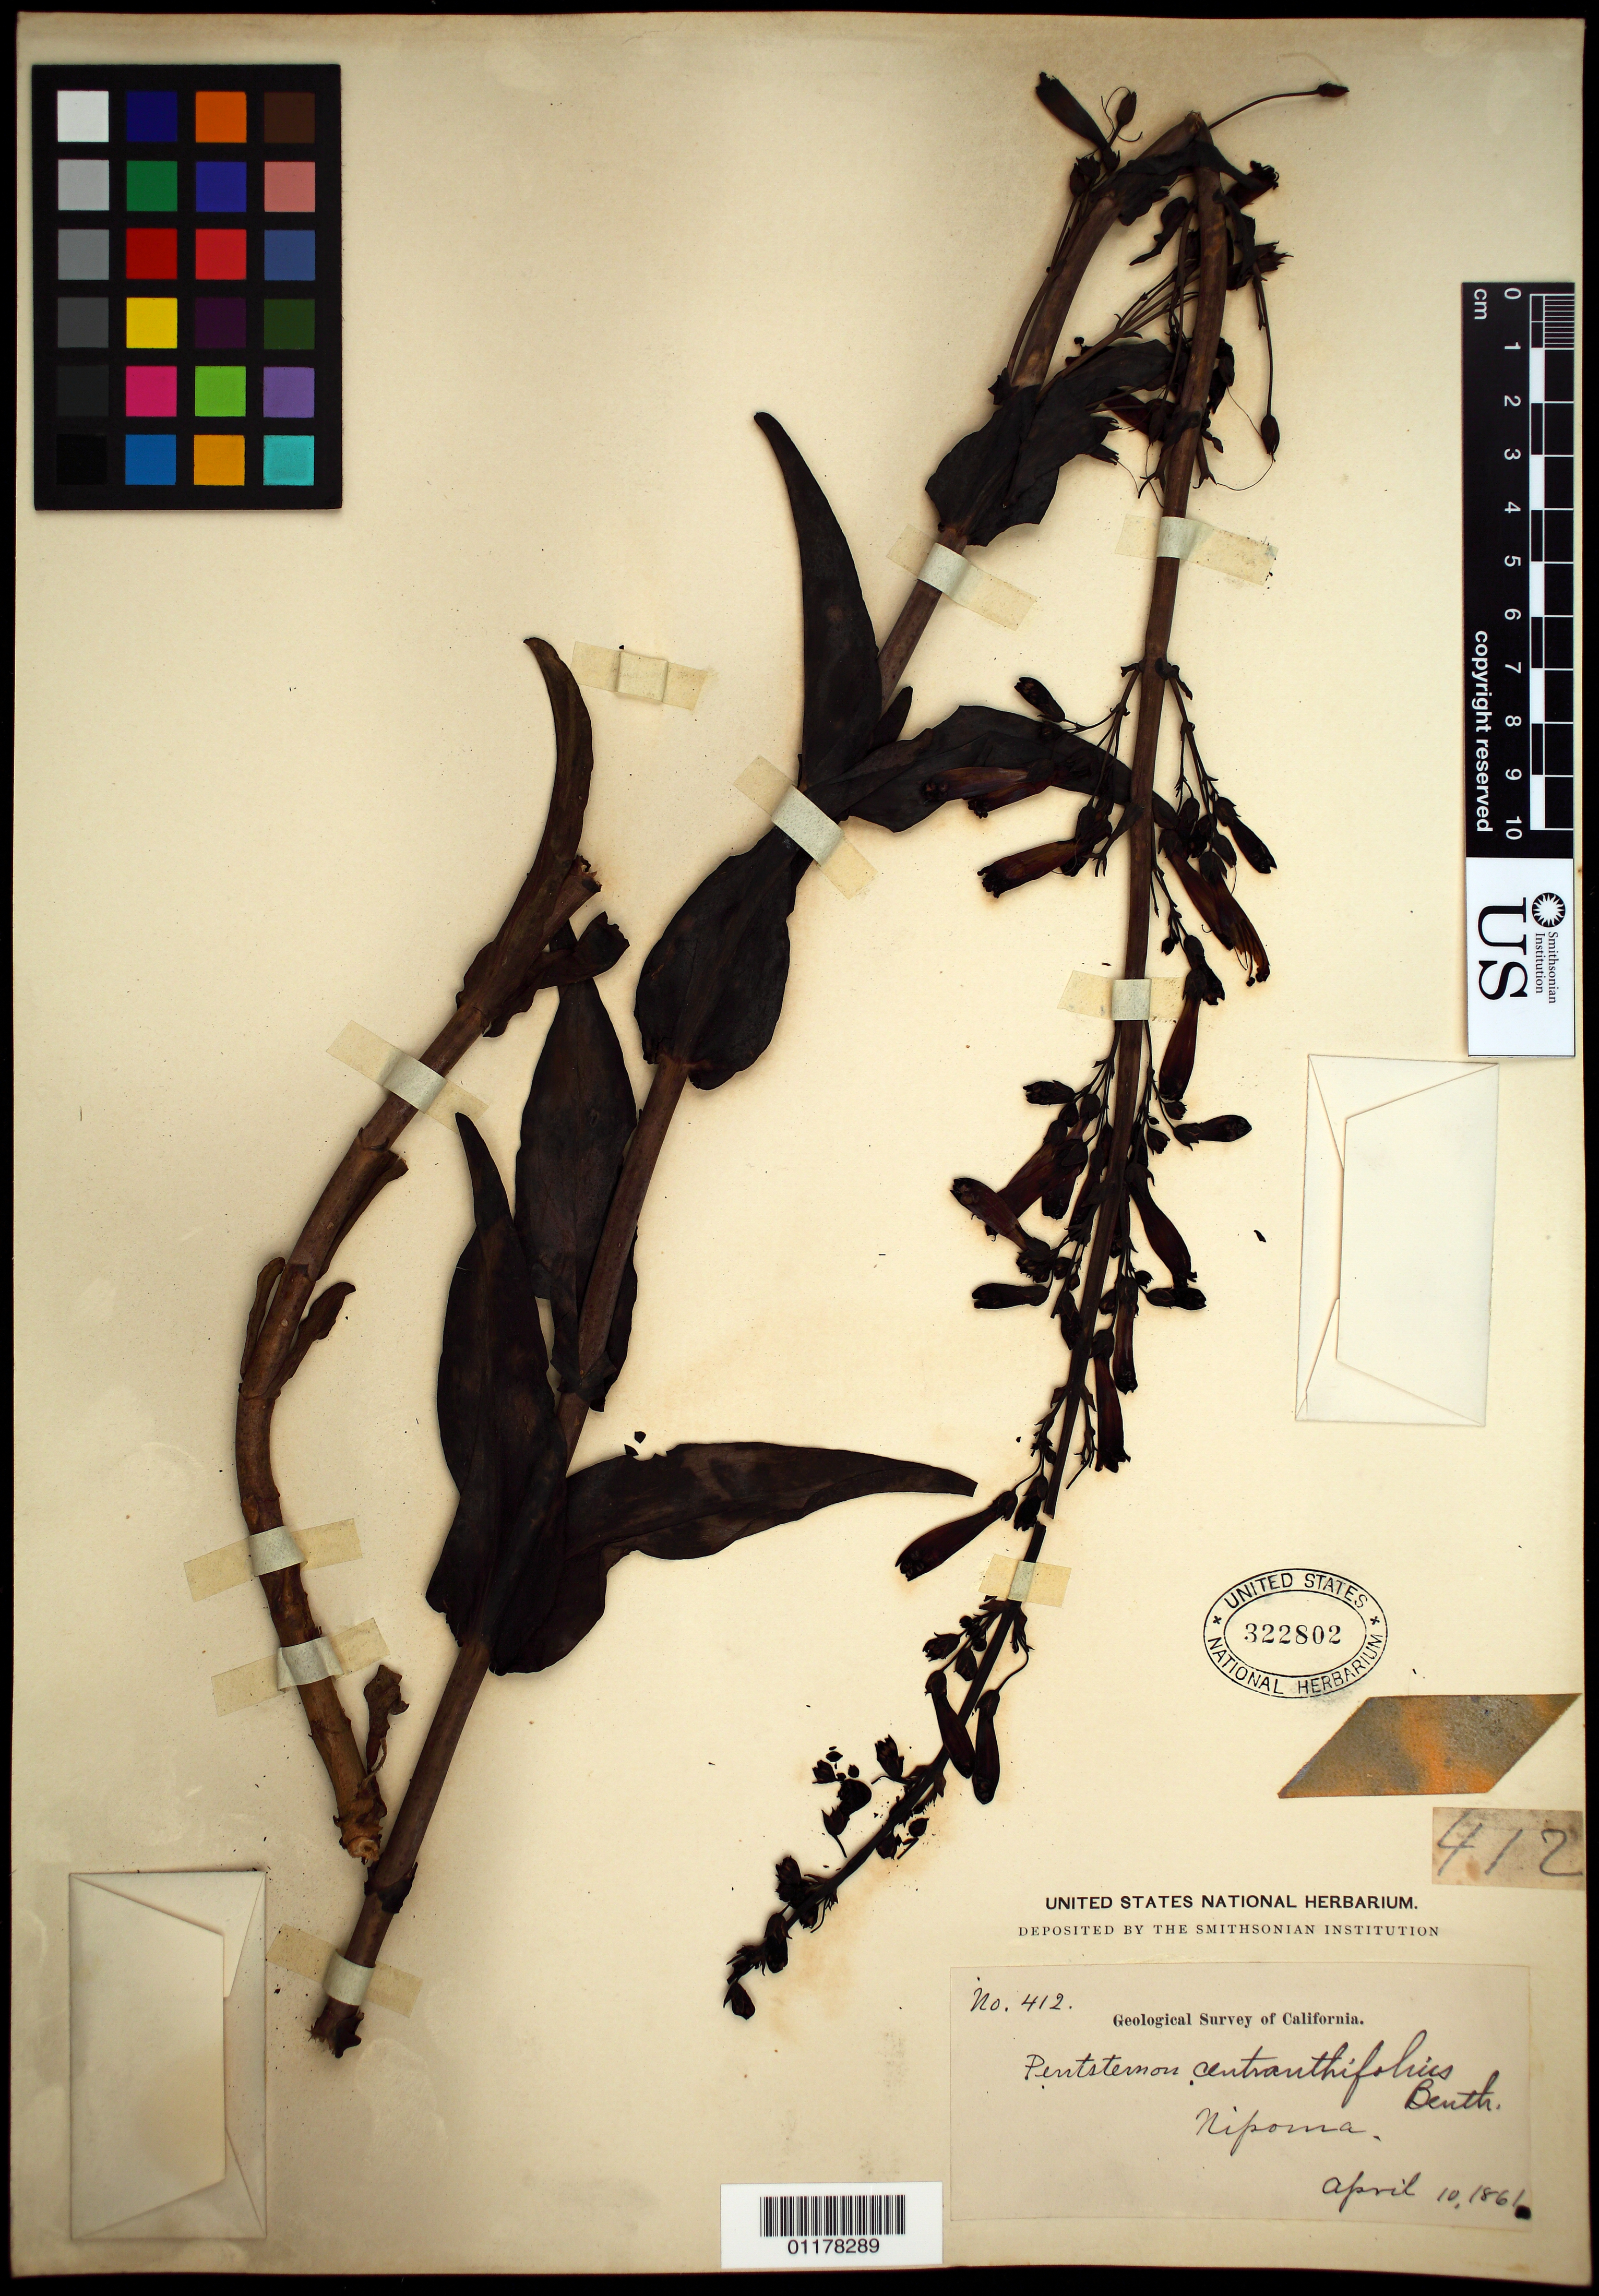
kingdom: Plantae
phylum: Tracheophyta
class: Magnoliopsida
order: Lamiales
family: Plantaginaceae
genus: Penstemon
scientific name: Penstemon centranthifolius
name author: Benth.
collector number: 412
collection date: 1861-04-10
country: United States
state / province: California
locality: Nipoma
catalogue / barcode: US 322802